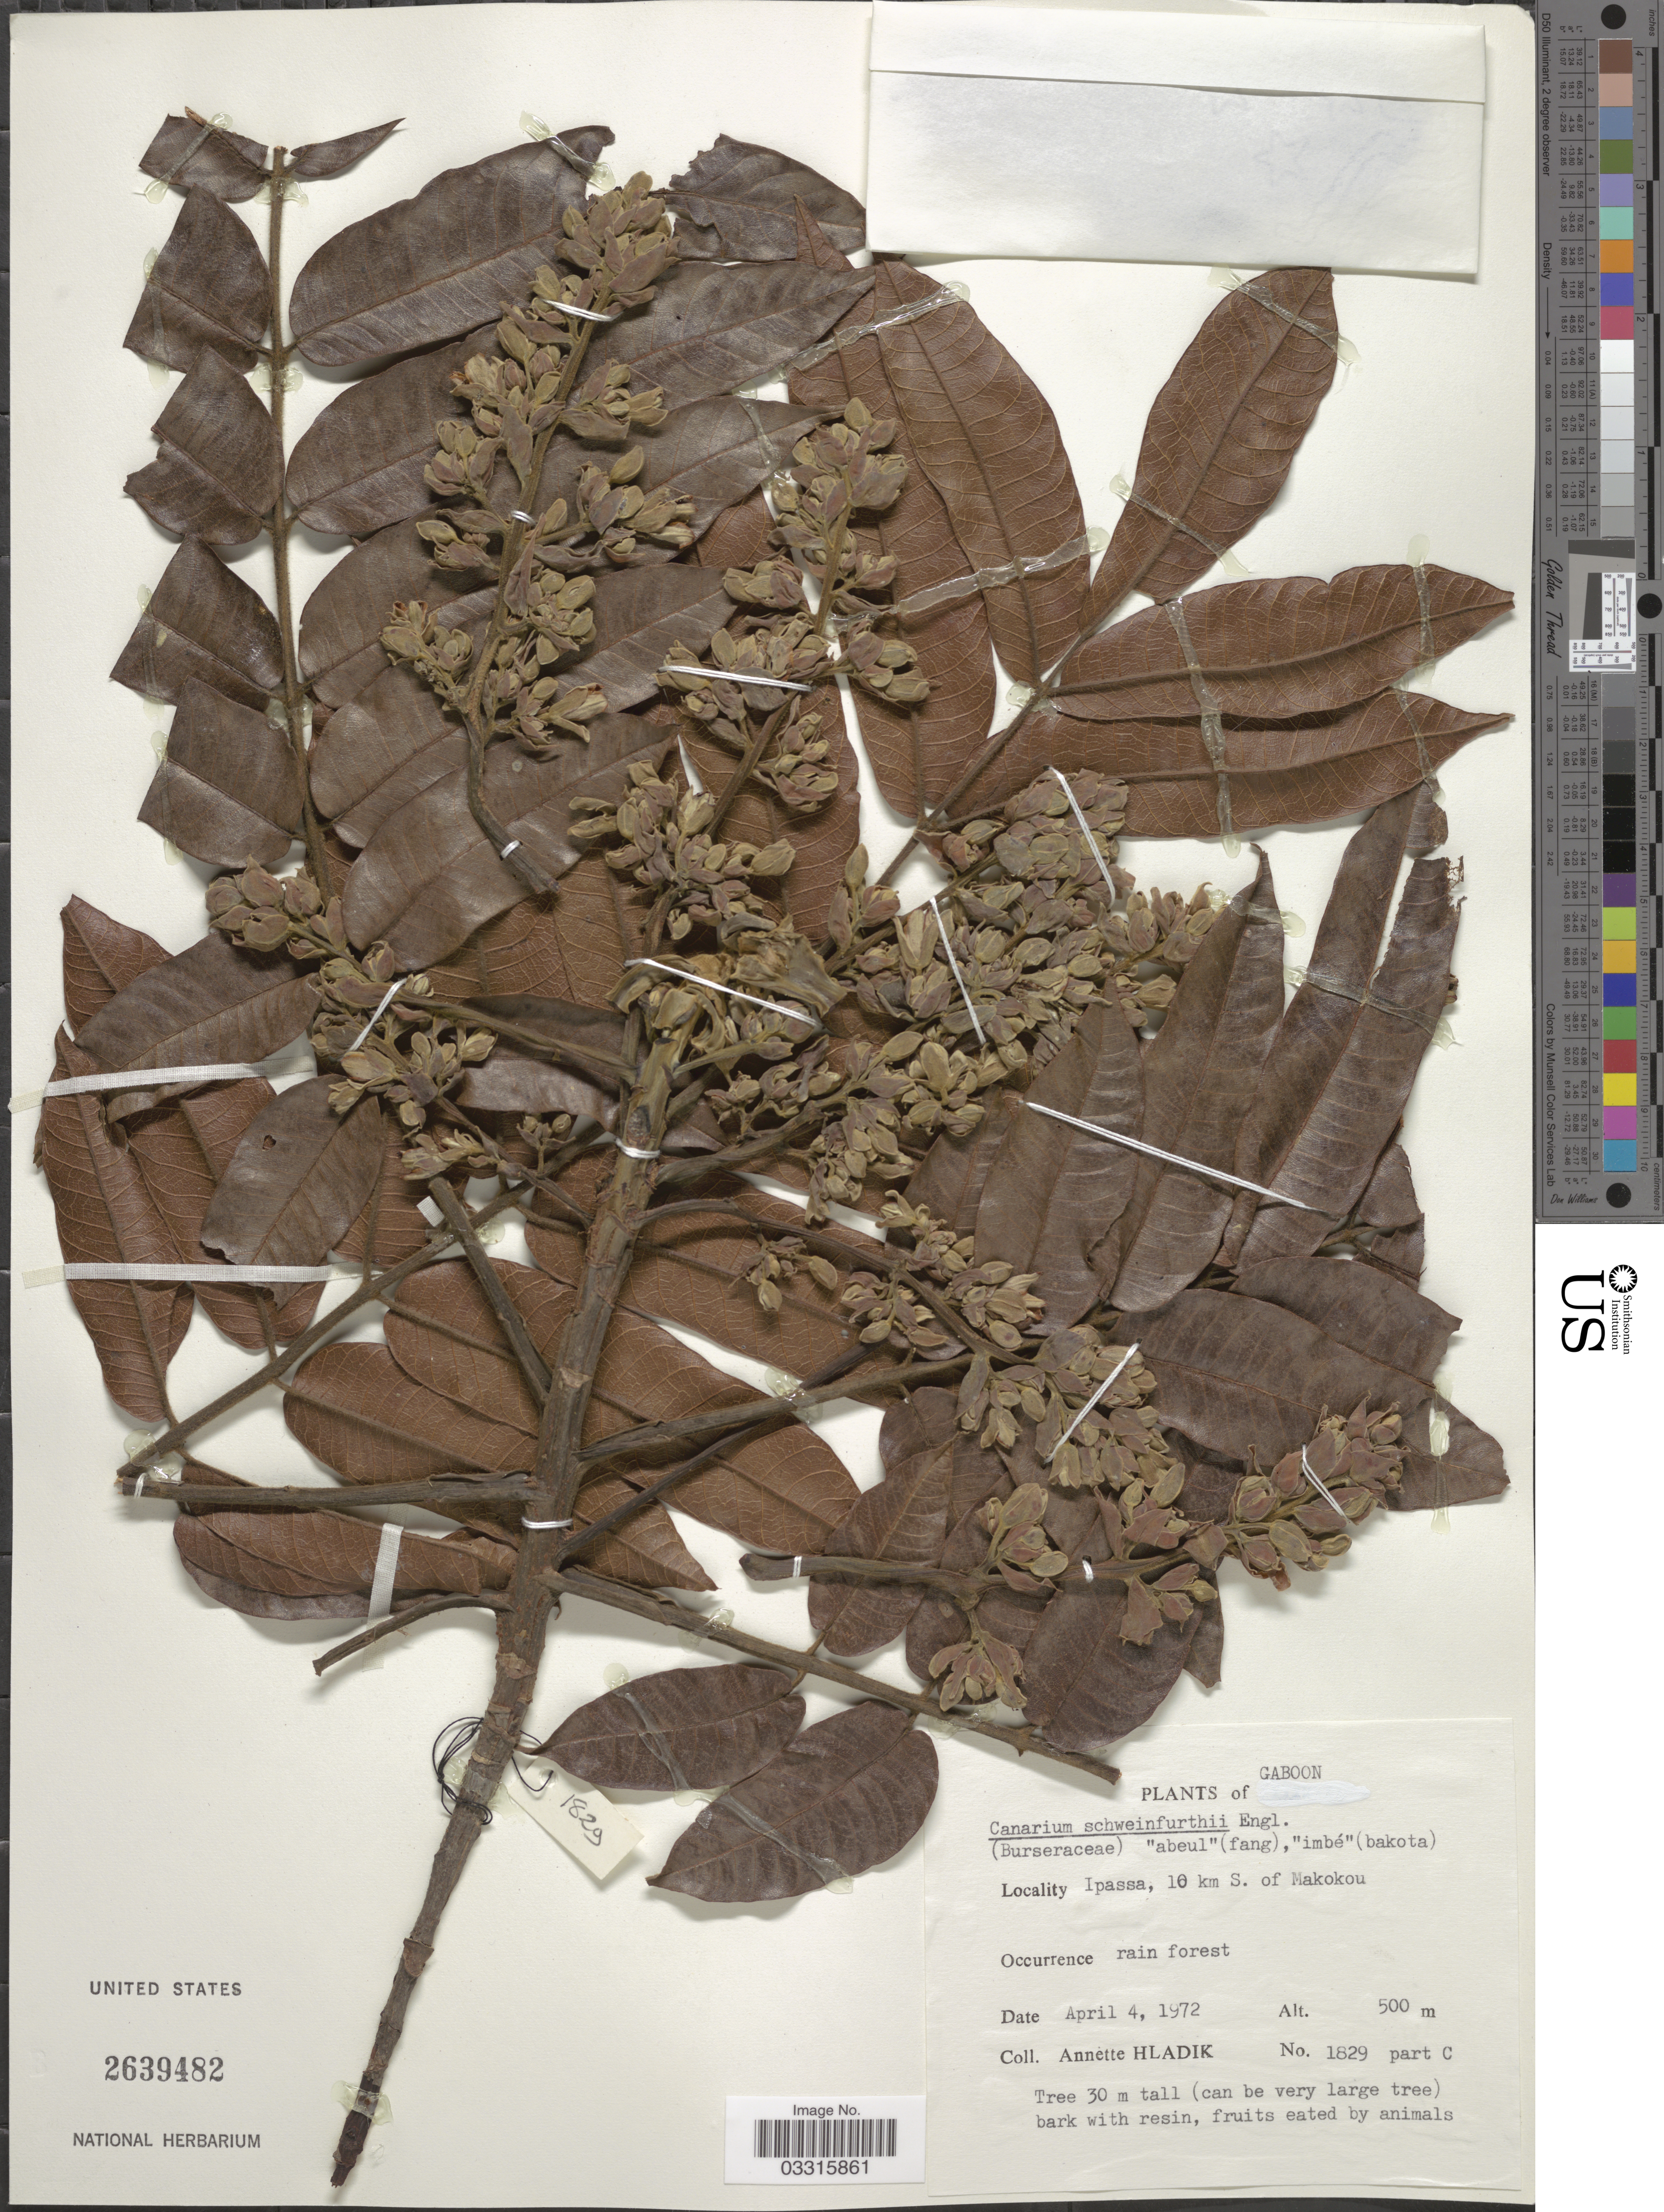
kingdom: Plantae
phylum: Tracheophyta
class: Magnoliopsida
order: Sapindales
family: Burseraceae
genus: Canarium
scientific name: Canarium schweinfurthii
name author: Engl.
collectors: A. Hladik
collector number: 1829 part C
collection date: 1972-04-04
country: Gabon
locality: Gaboon. Ipassa, 10 km S. of Makokou.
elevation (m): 500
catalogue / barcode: US 2639482